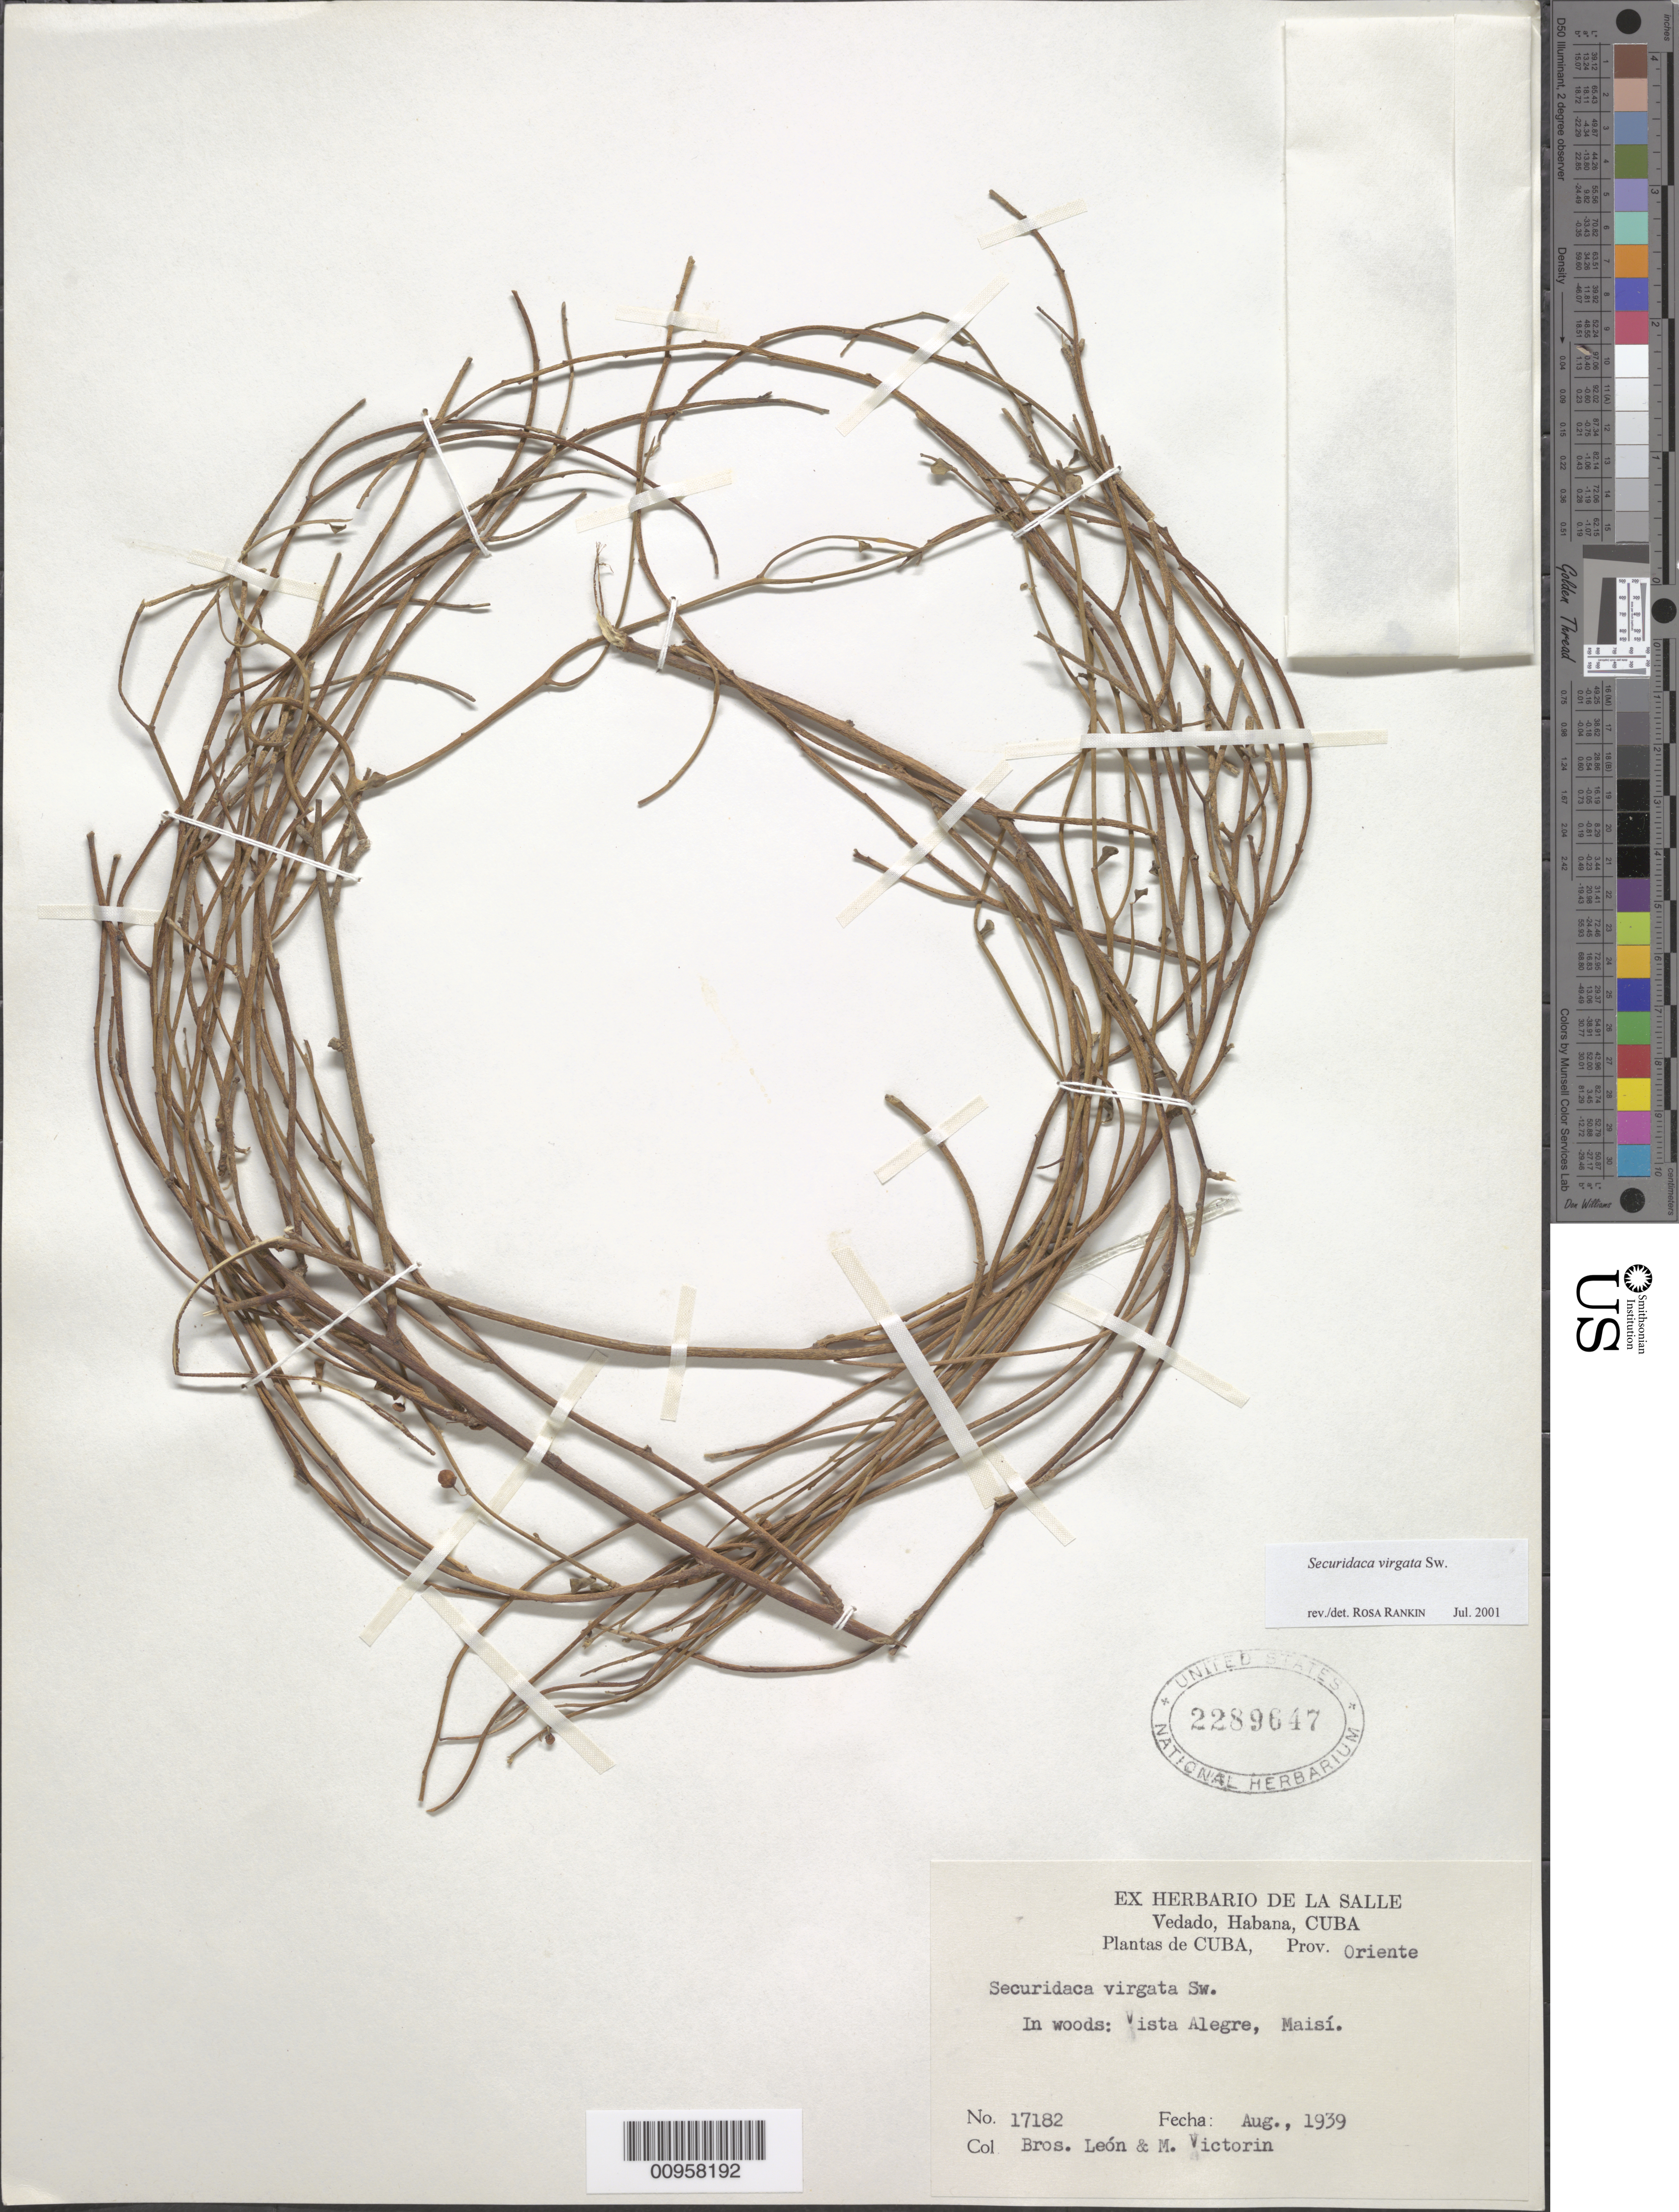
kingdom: Plantae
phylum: Tracheophyta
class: Magnoliopsida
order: Fabales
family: Polygalaceae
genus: Securidaca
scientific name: Securidaca virgata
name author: Sw.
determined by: Rankin Rodriguez, Rosa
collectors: Bro. León & F. Victorin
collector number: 17182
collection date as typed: Aug 1939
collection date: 1939-08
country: Cuba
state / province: Oriente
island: Cuba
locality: Vista Alegre, Maisí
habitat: In woods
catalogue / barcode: US 2289647